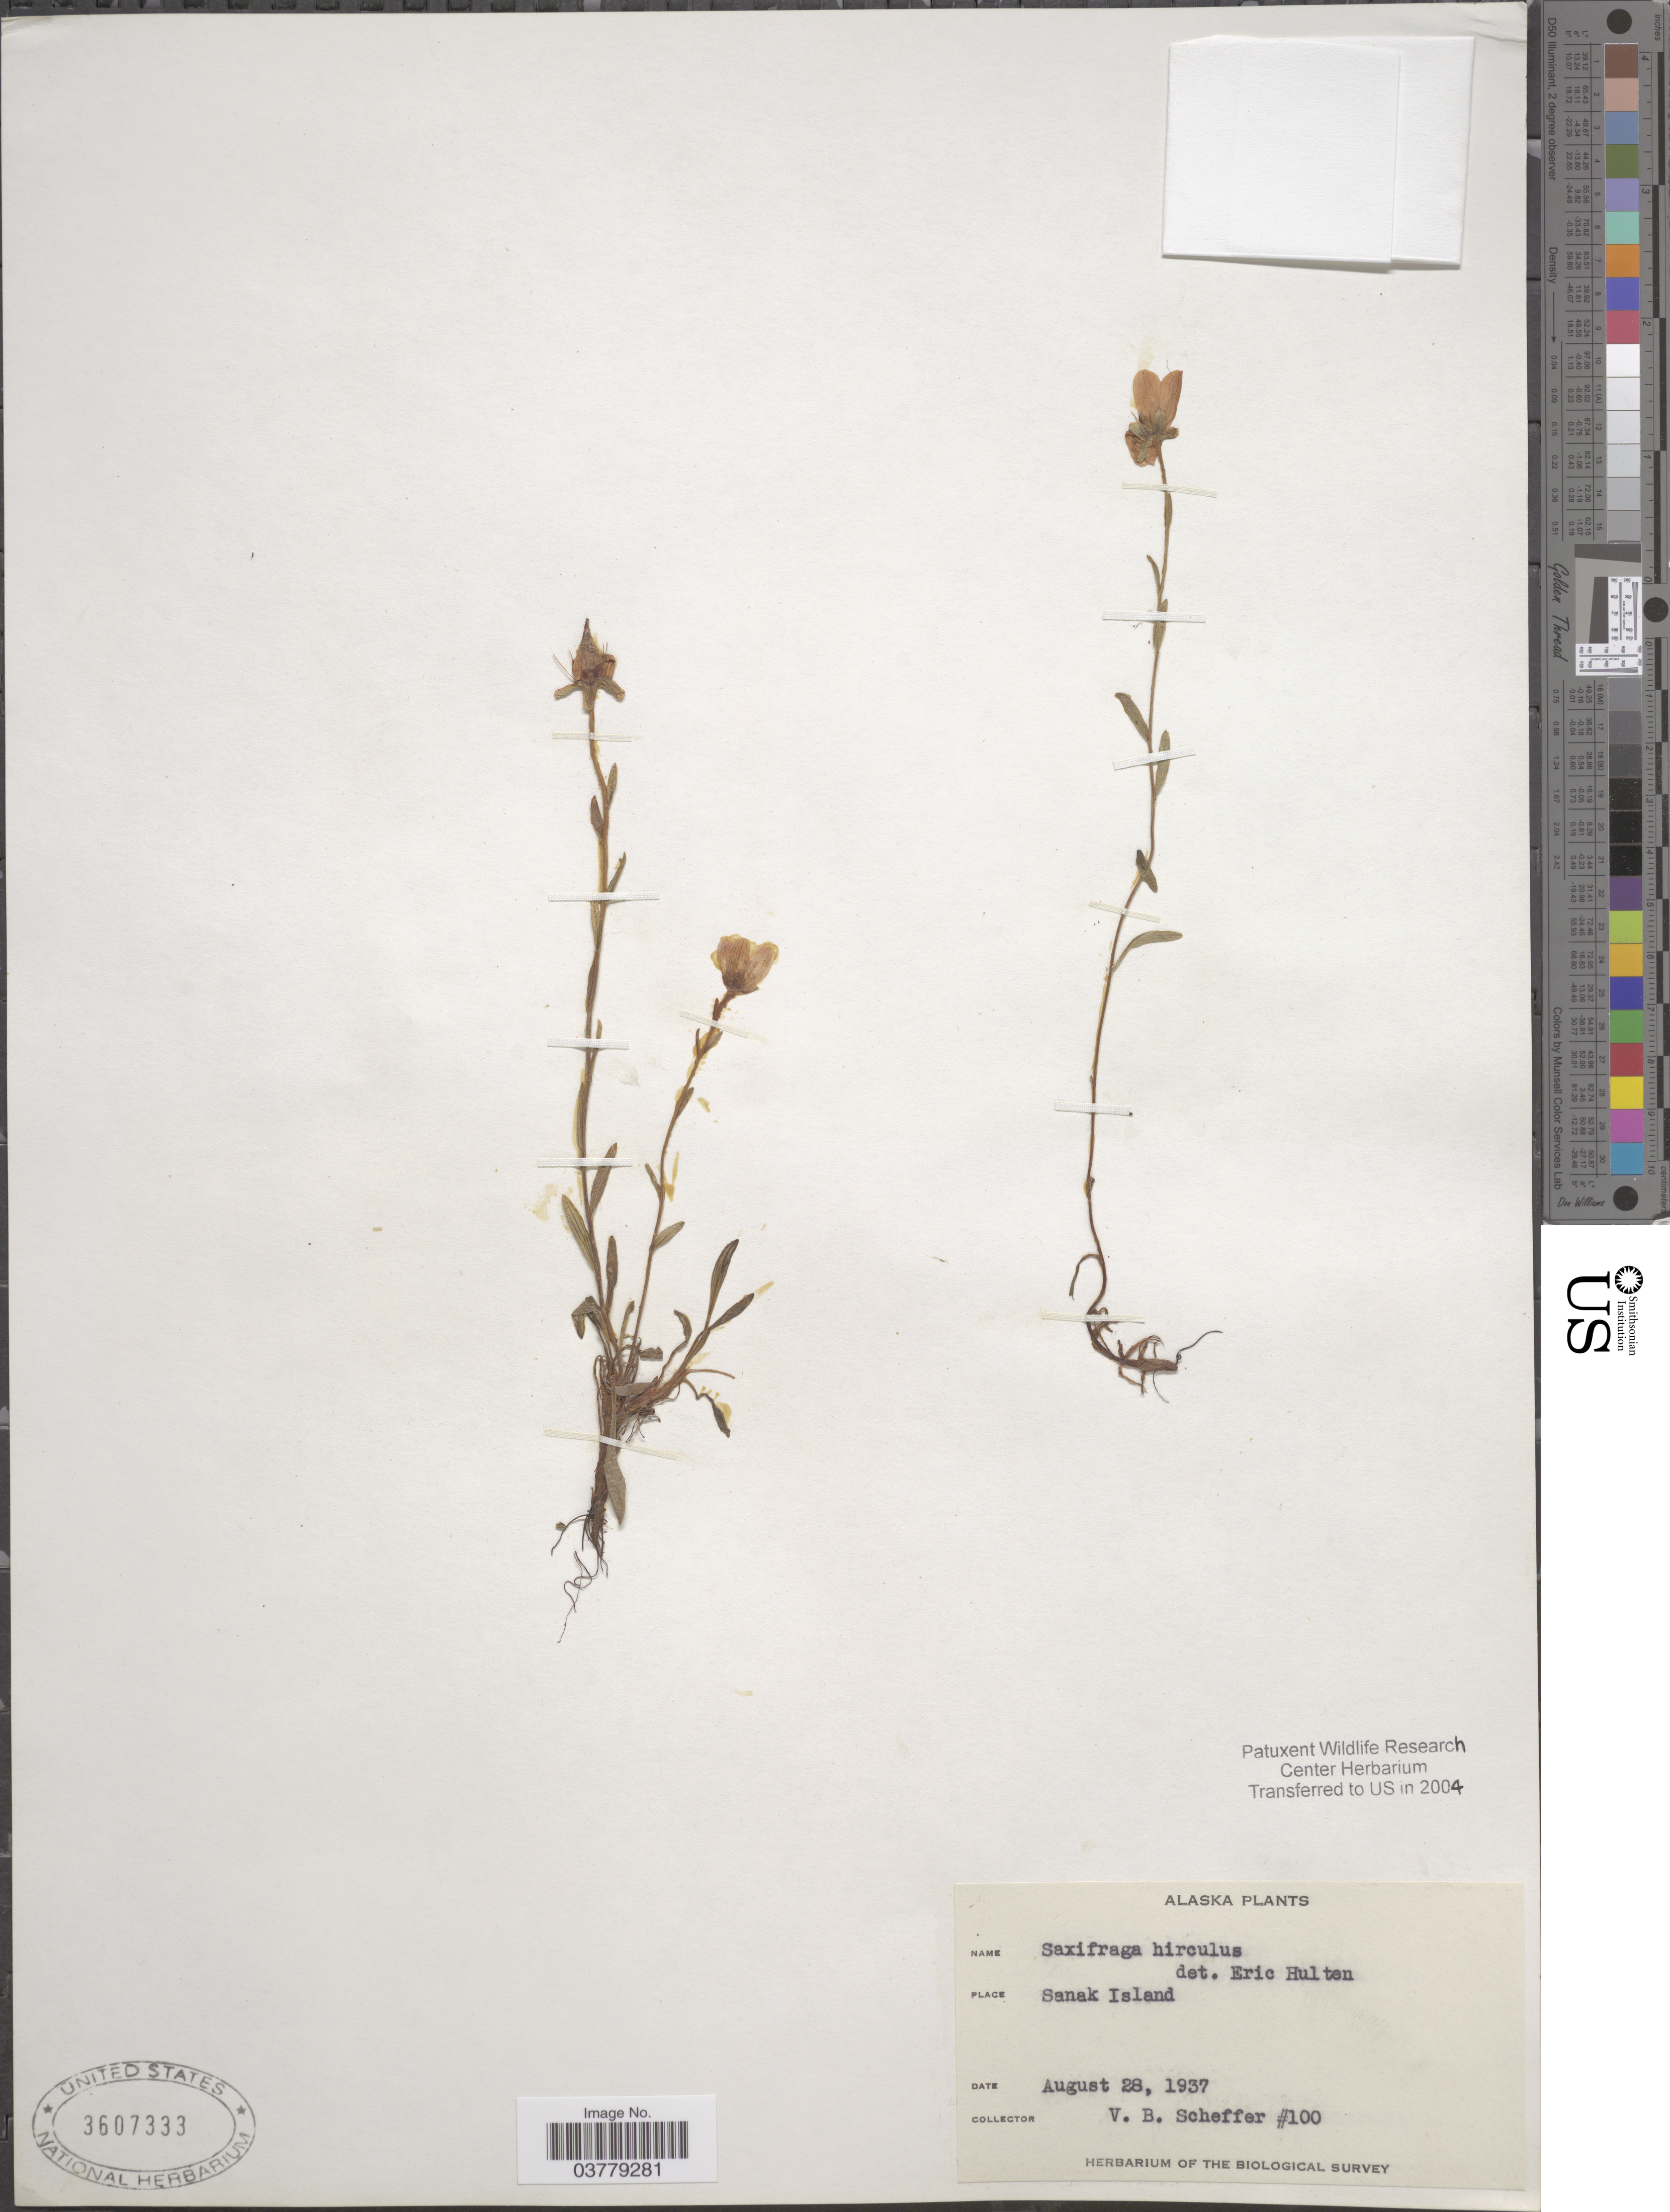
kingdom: Plantae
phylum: Tracheophyta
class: Magnoliopsida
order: Saxifragales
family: Saxifragaceae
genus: Saxifraga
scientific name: Saxifraga hirculus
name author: L.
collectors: V. Scheffer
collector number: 100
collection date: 1937-08-28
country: United States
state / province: Alaska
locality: Sanak Island.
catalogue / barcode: US 3607333